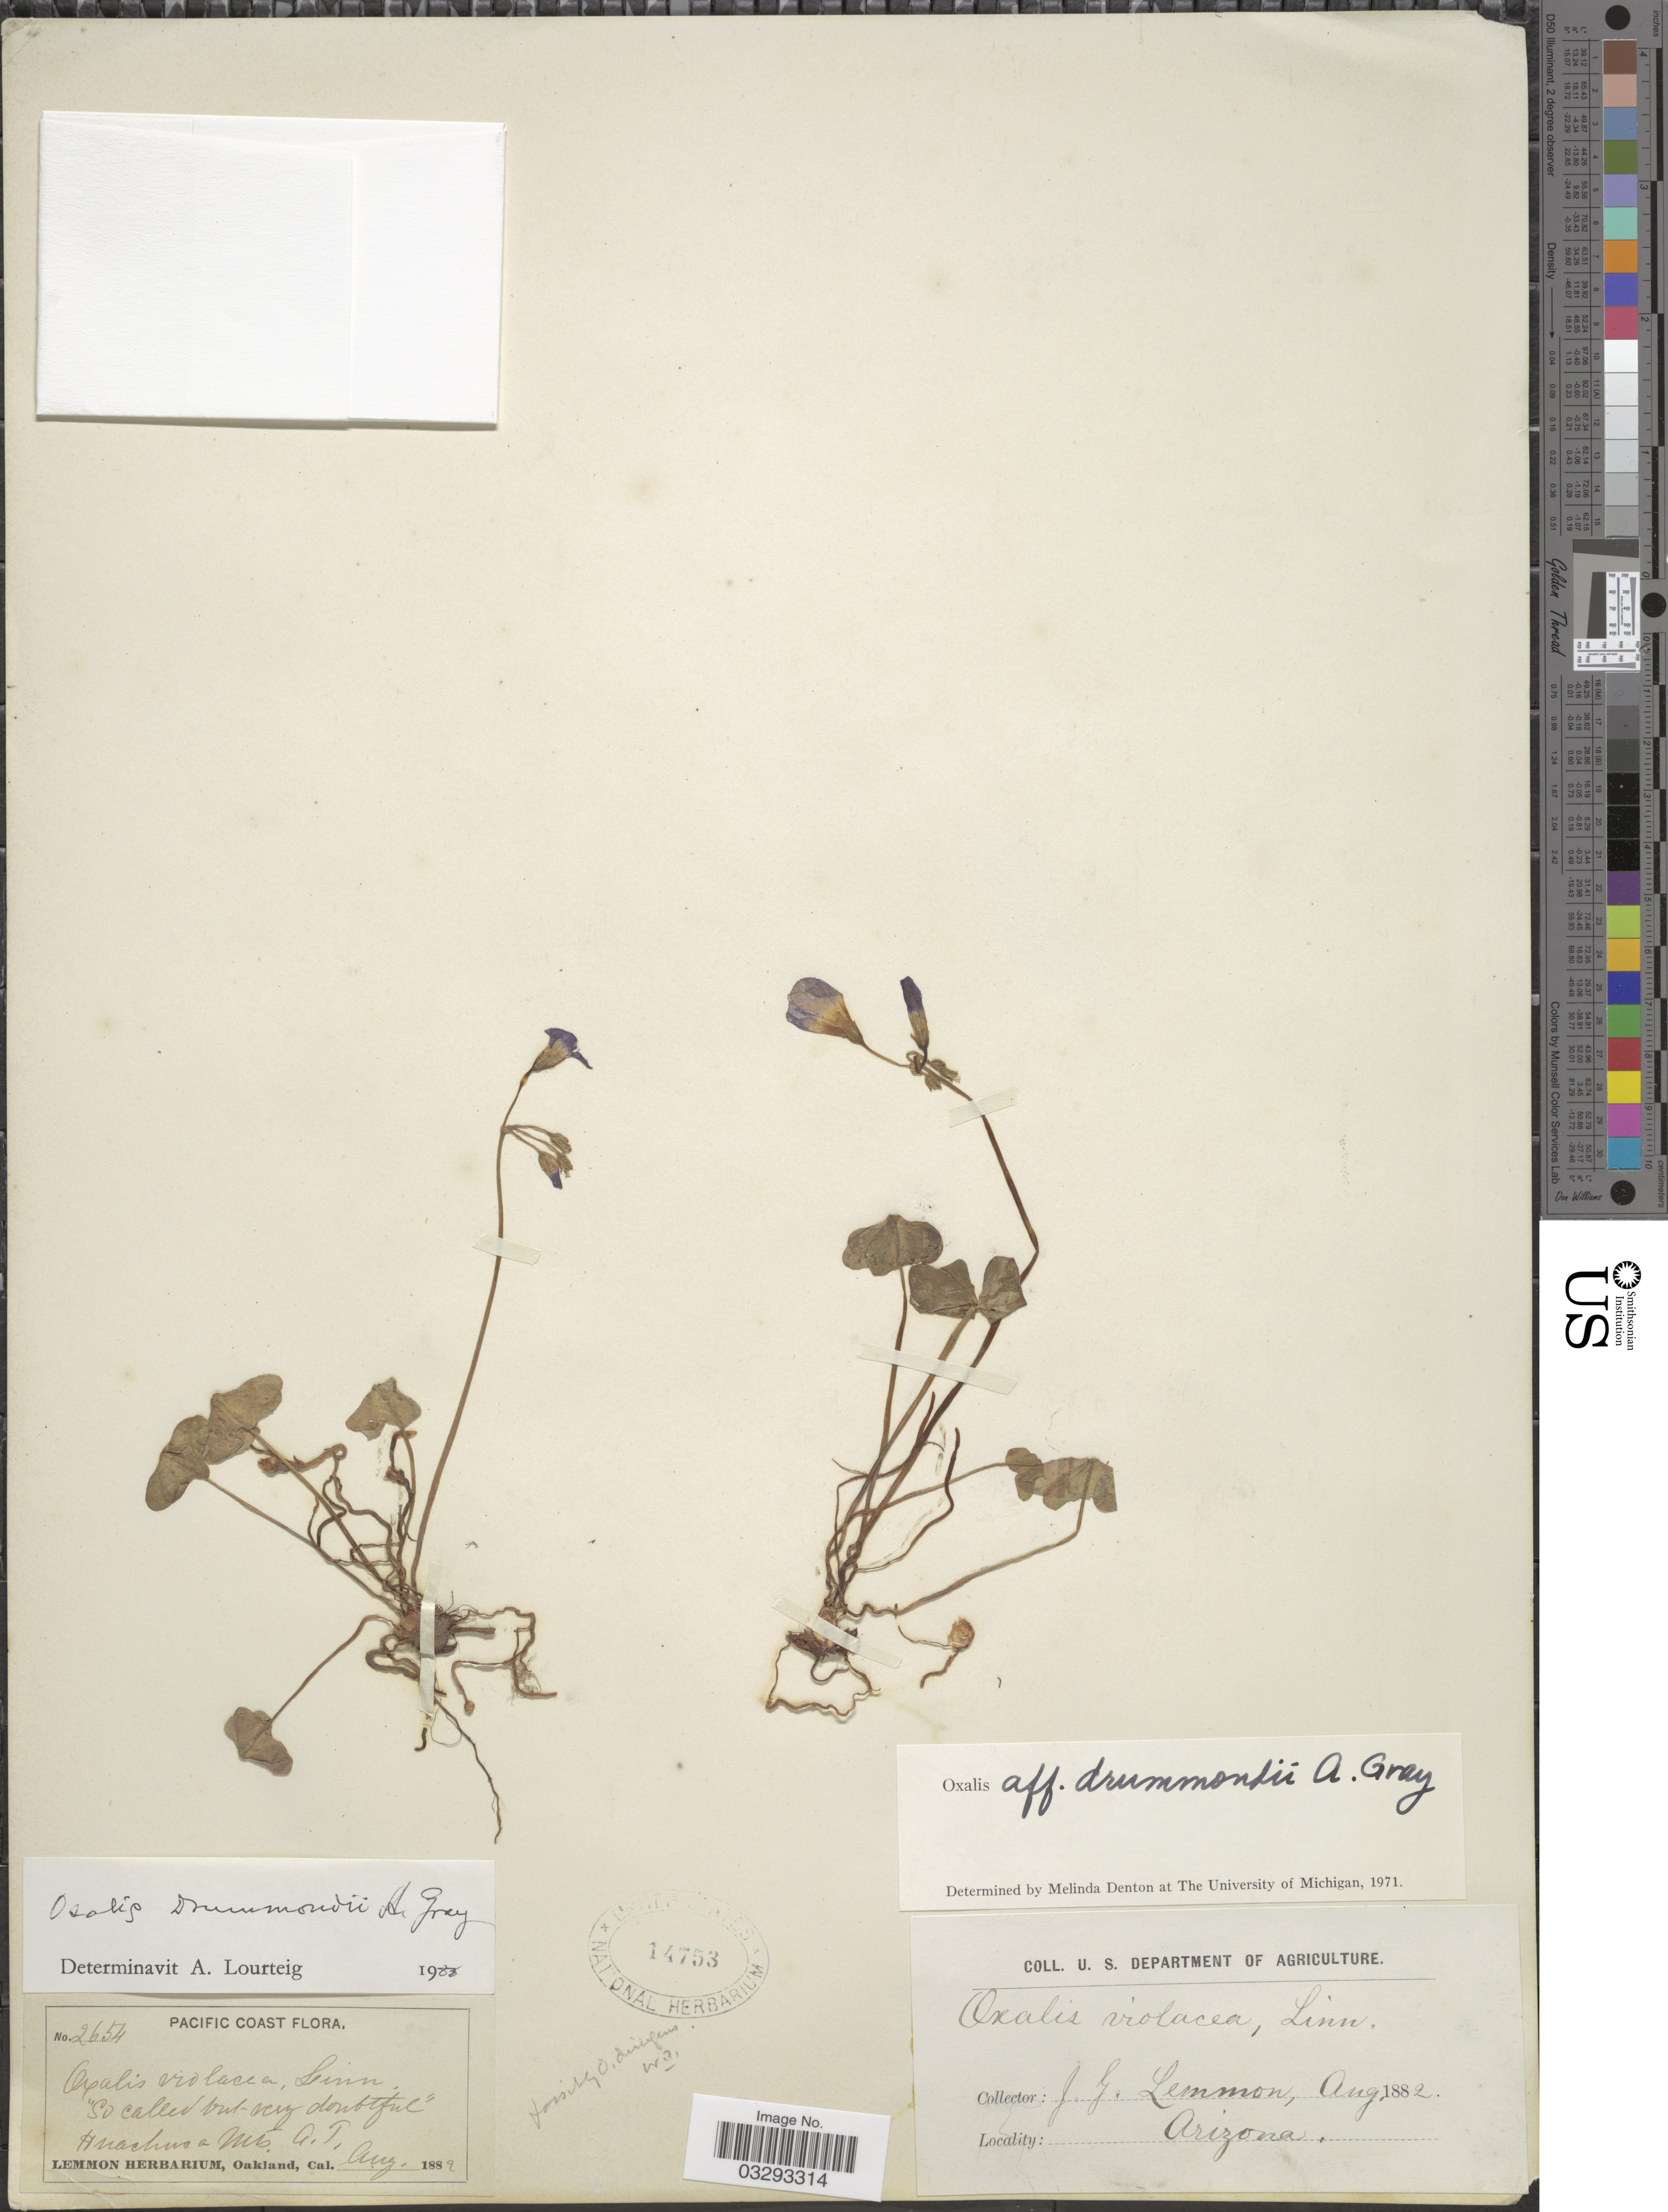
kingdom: Plantae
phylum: Tracheophyta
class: Magnoliopsida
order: Oxalidales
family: Oxalidaceae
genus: Oxalis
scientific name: Oxalis drummondii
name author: A. Gray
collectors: J. Lemmon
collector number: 2654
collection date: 1882-08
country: United States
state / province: Arizona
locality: Pacific Coast. Huachuca Mts. A.T.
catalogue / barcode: US 14753